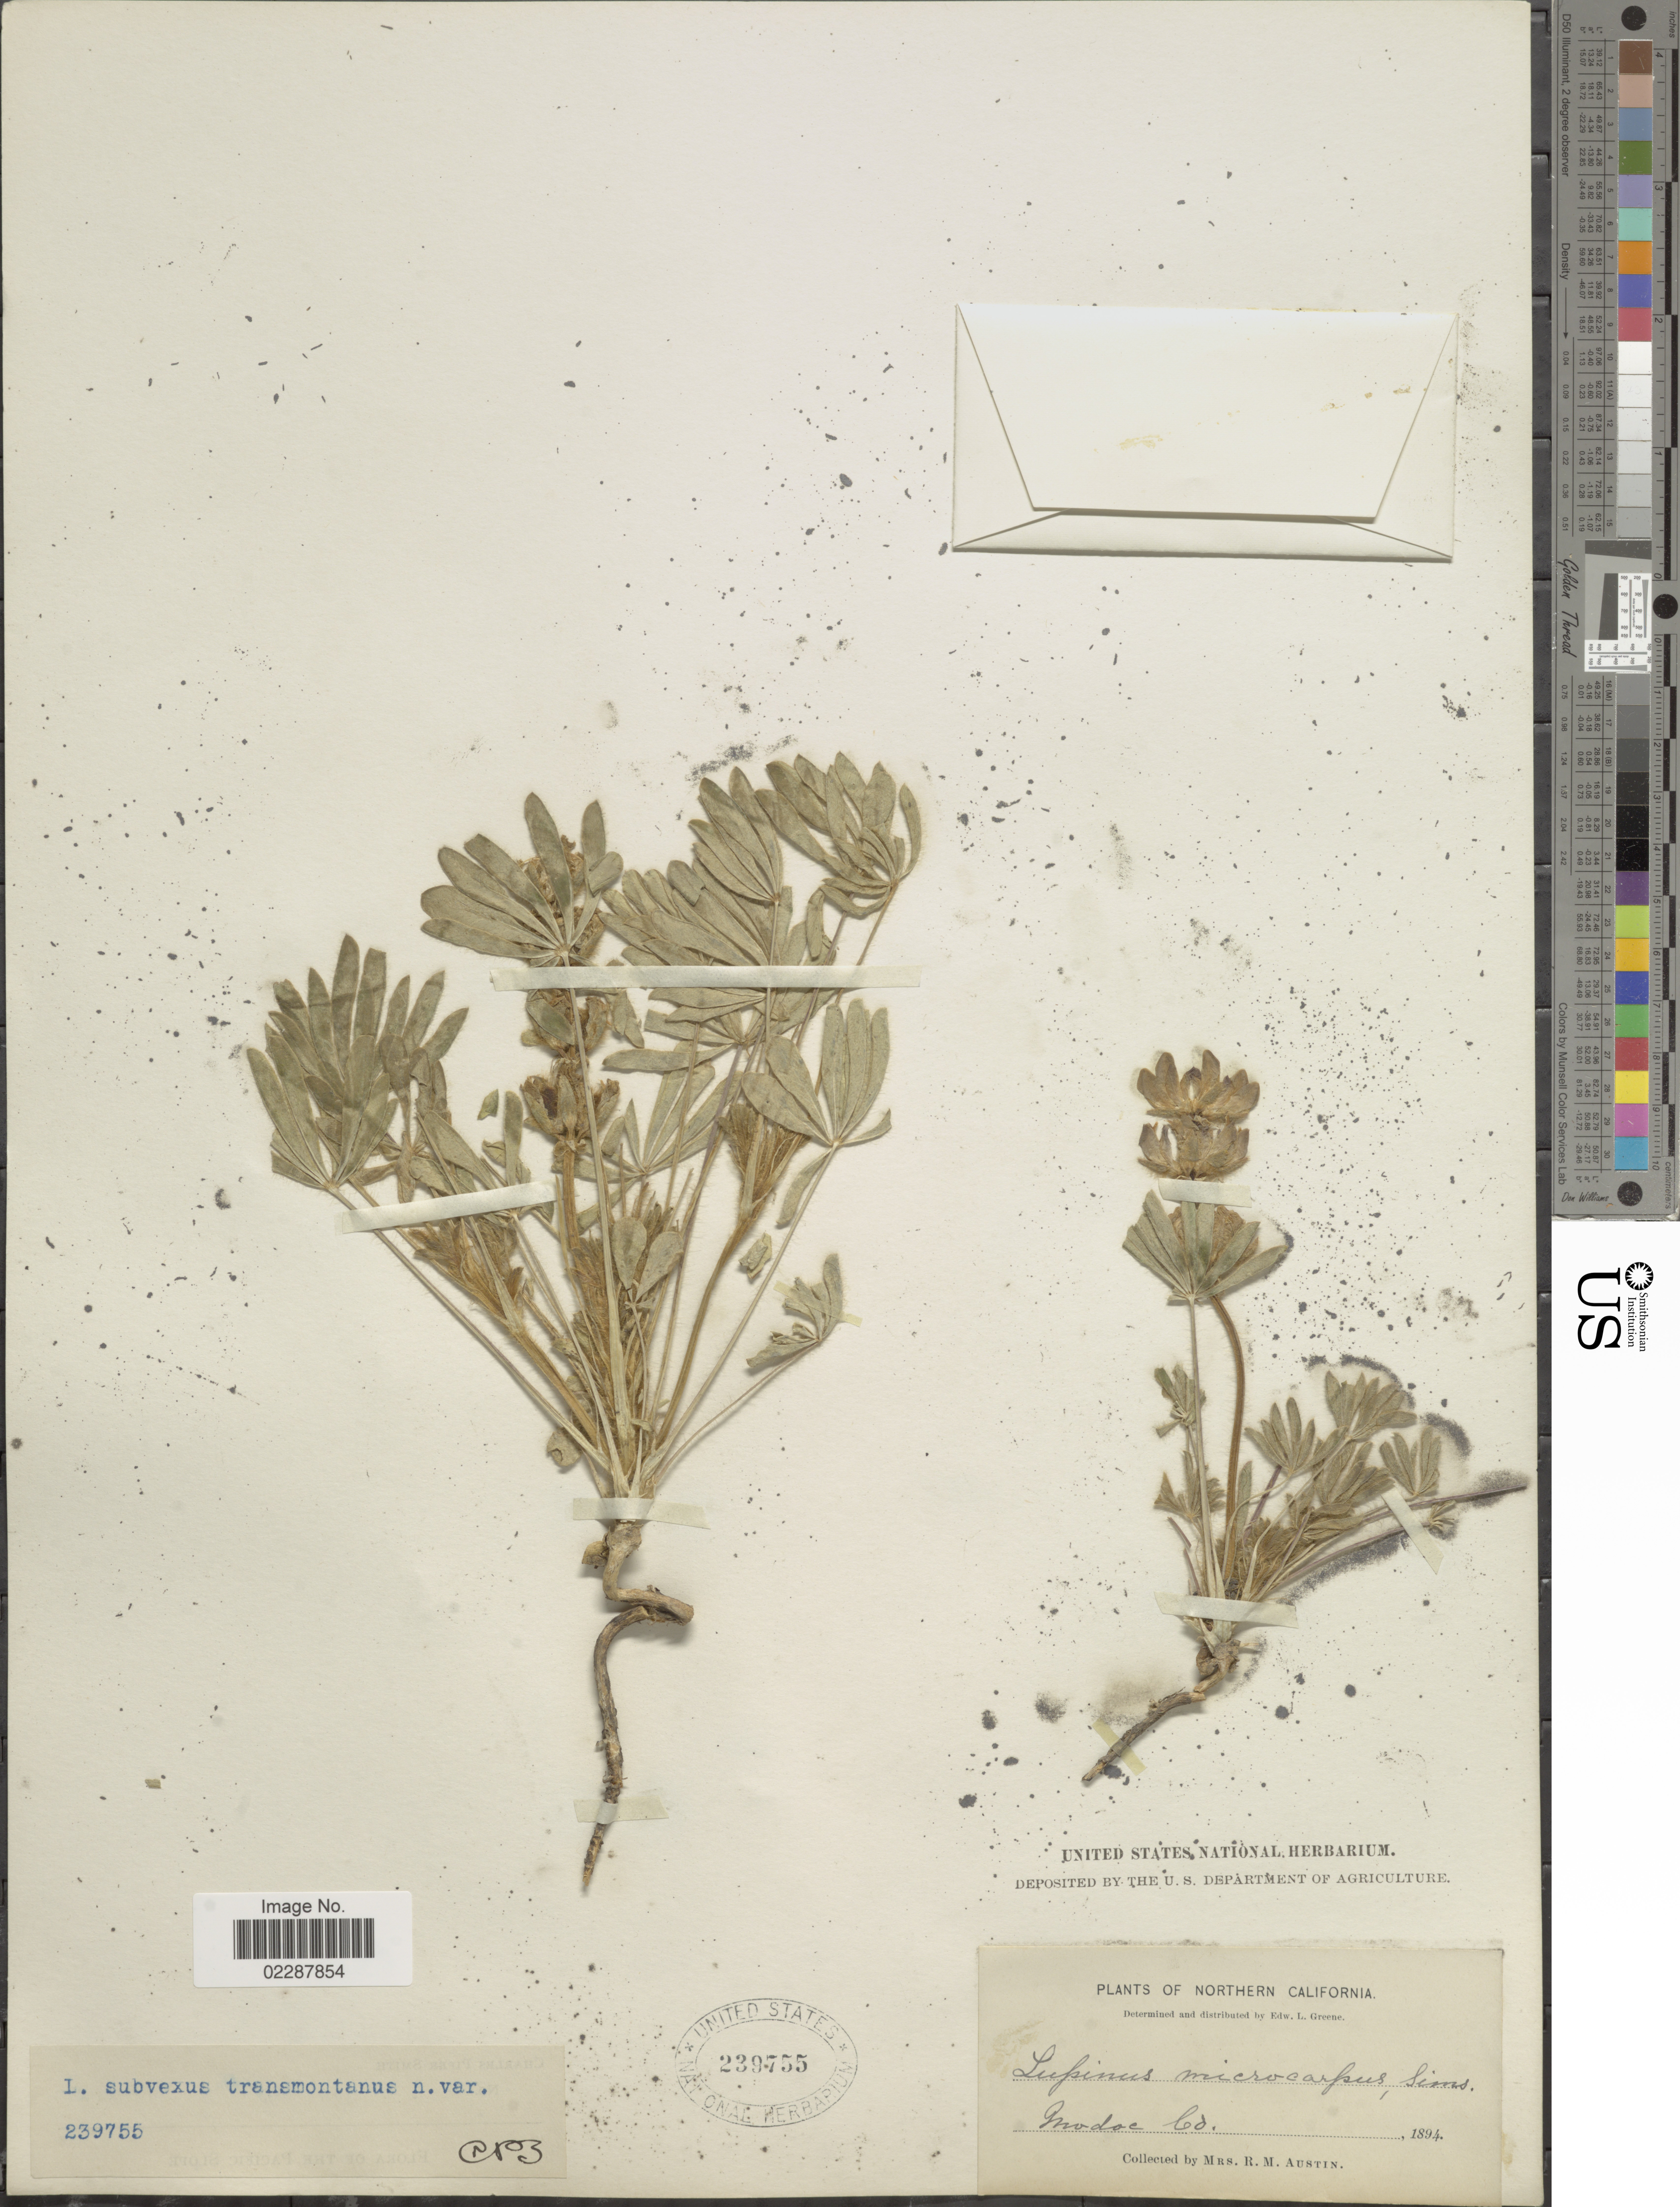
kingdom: Plantae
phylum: Tracheophyta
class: Magnoliopsida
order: Fabales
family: Fabaceae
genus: Lupinus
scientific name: Lupinus subvexus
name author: C.P. Sm.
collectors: R. Austin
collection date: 1894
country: United States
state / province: California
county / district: Modoc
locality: Northern California, Modoc Co.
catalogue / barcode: US 239755